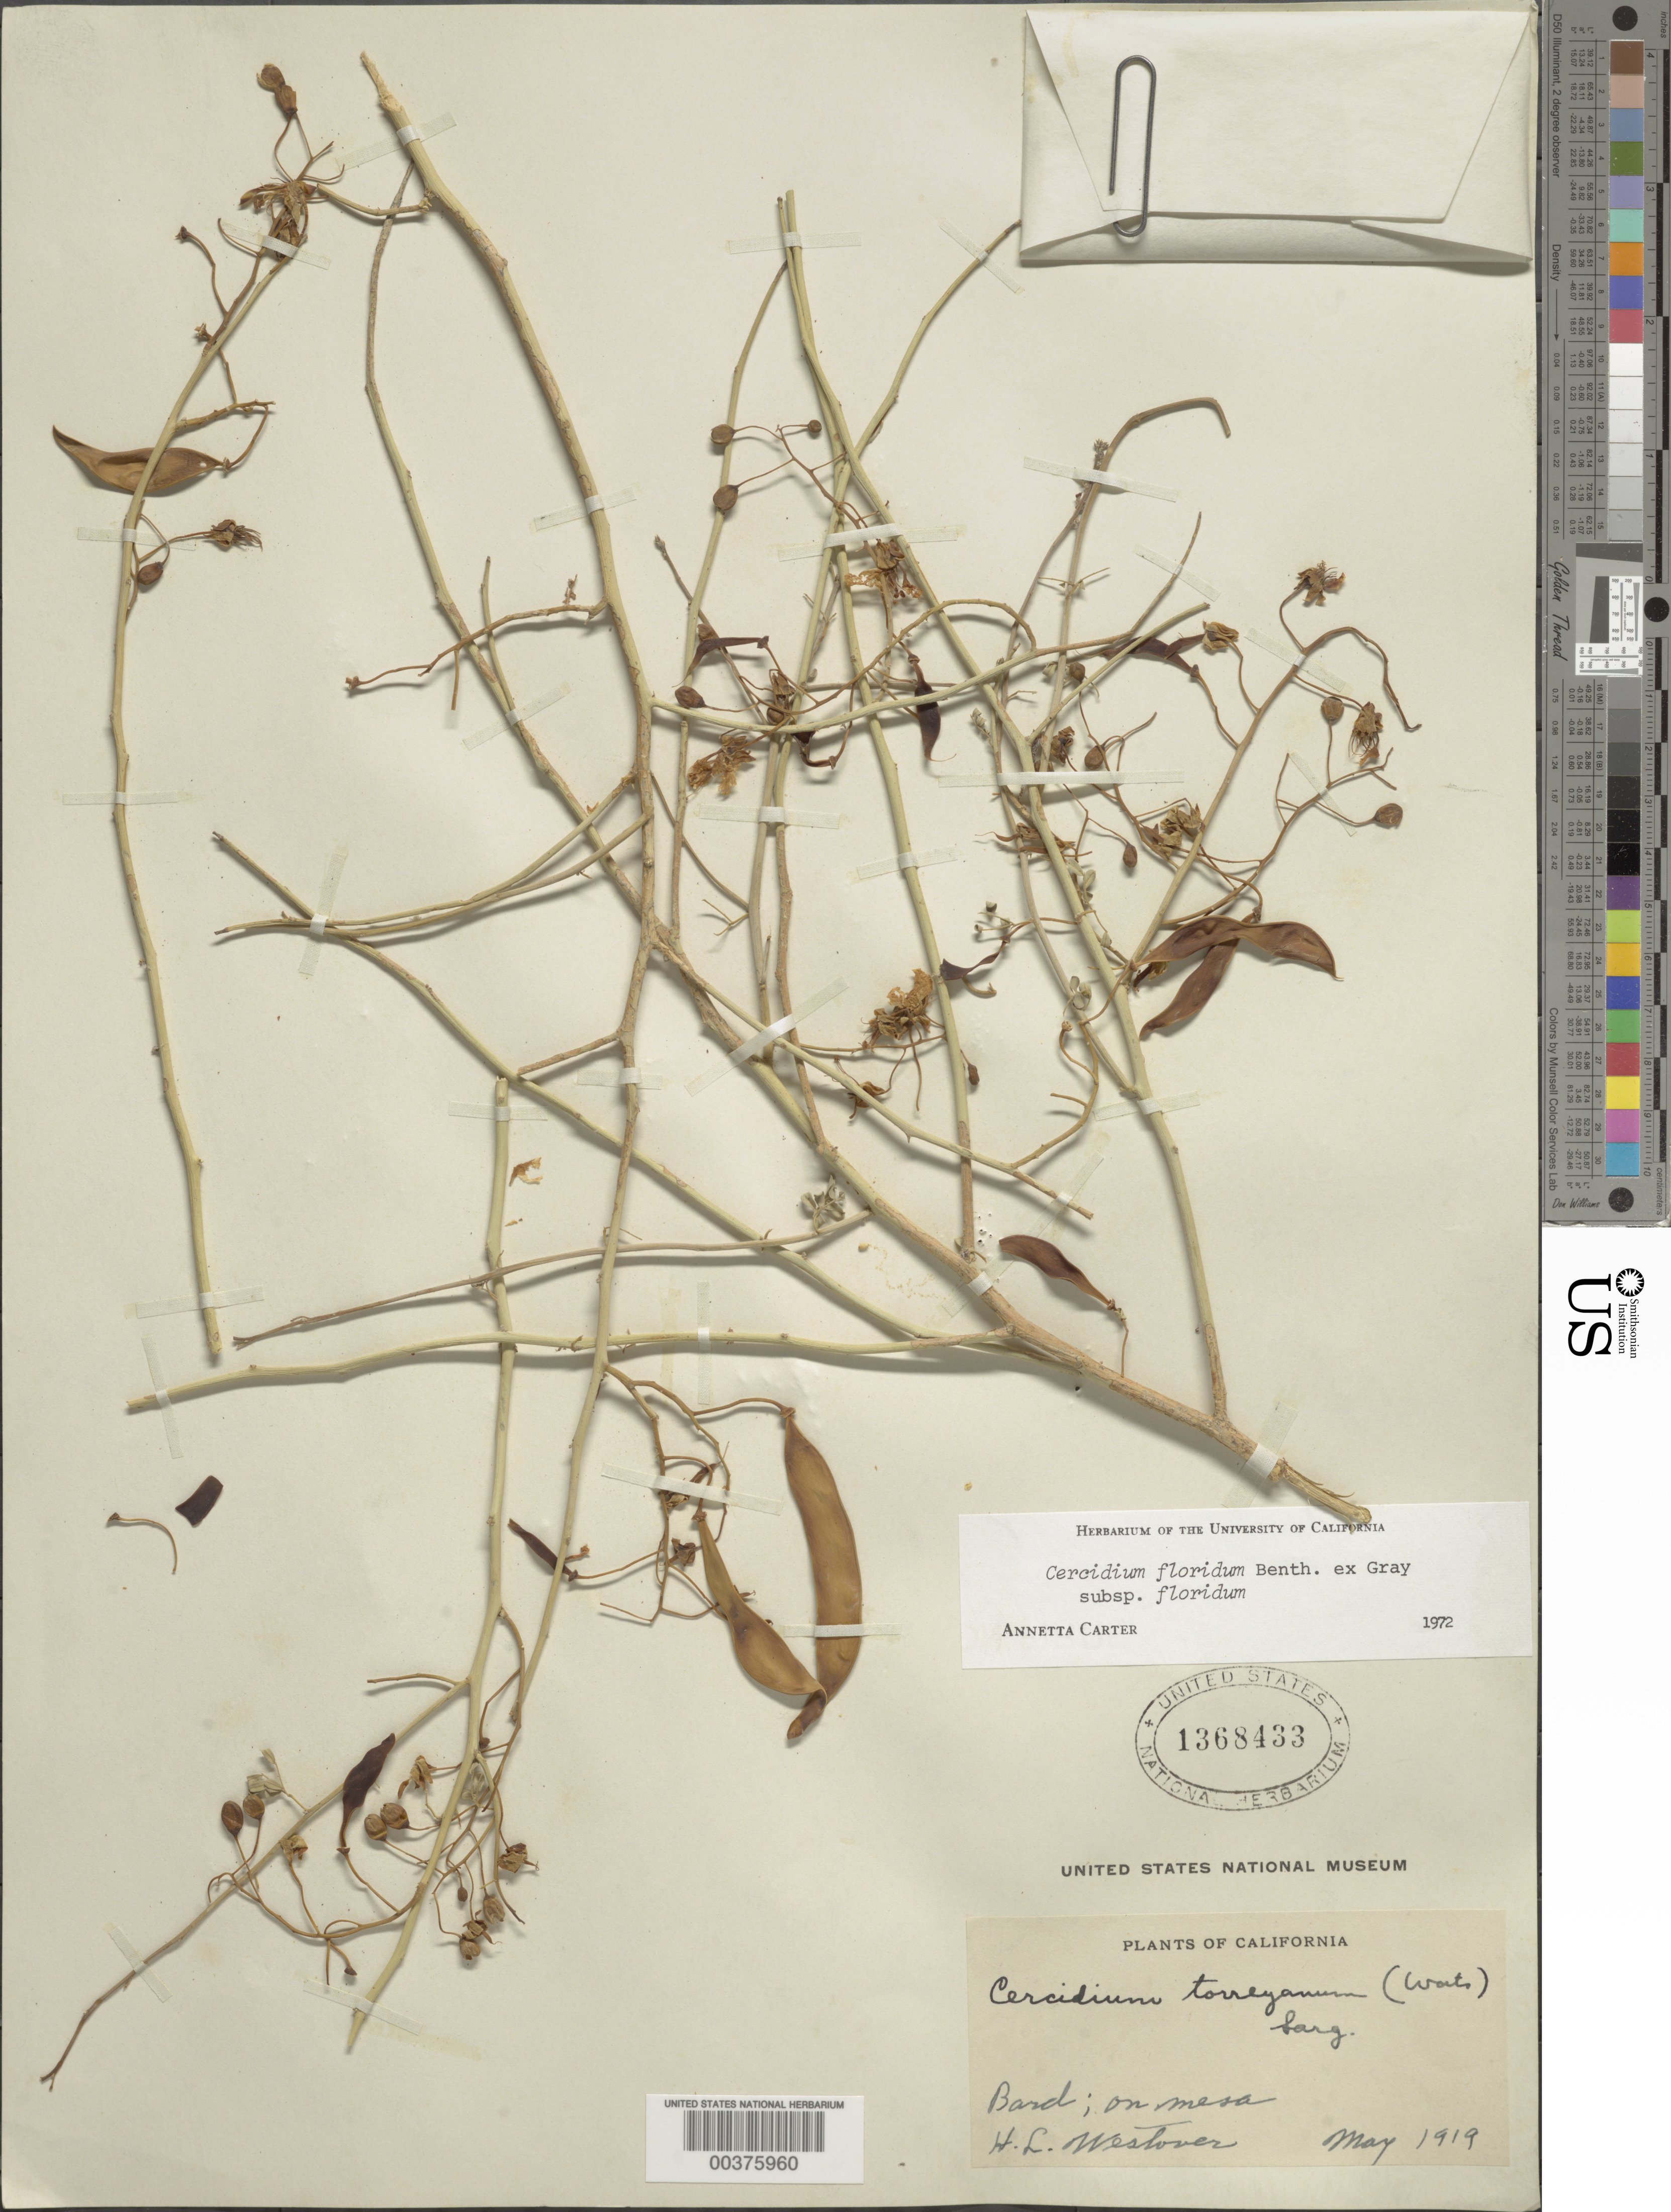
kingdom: Plantae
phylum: Tracheophyta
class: Magnoliopsida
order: Fabales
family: Fabaceae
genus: Parkinsonia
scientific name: Parkinsonia florida subsp. florida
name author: (Benth. ex A. Gray) S. Watson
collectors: H. Westover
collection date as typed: May 1919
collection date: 1919-05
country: United States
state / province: California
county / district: Imperial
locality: Bard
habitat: On mesa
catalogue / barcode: US 1368433